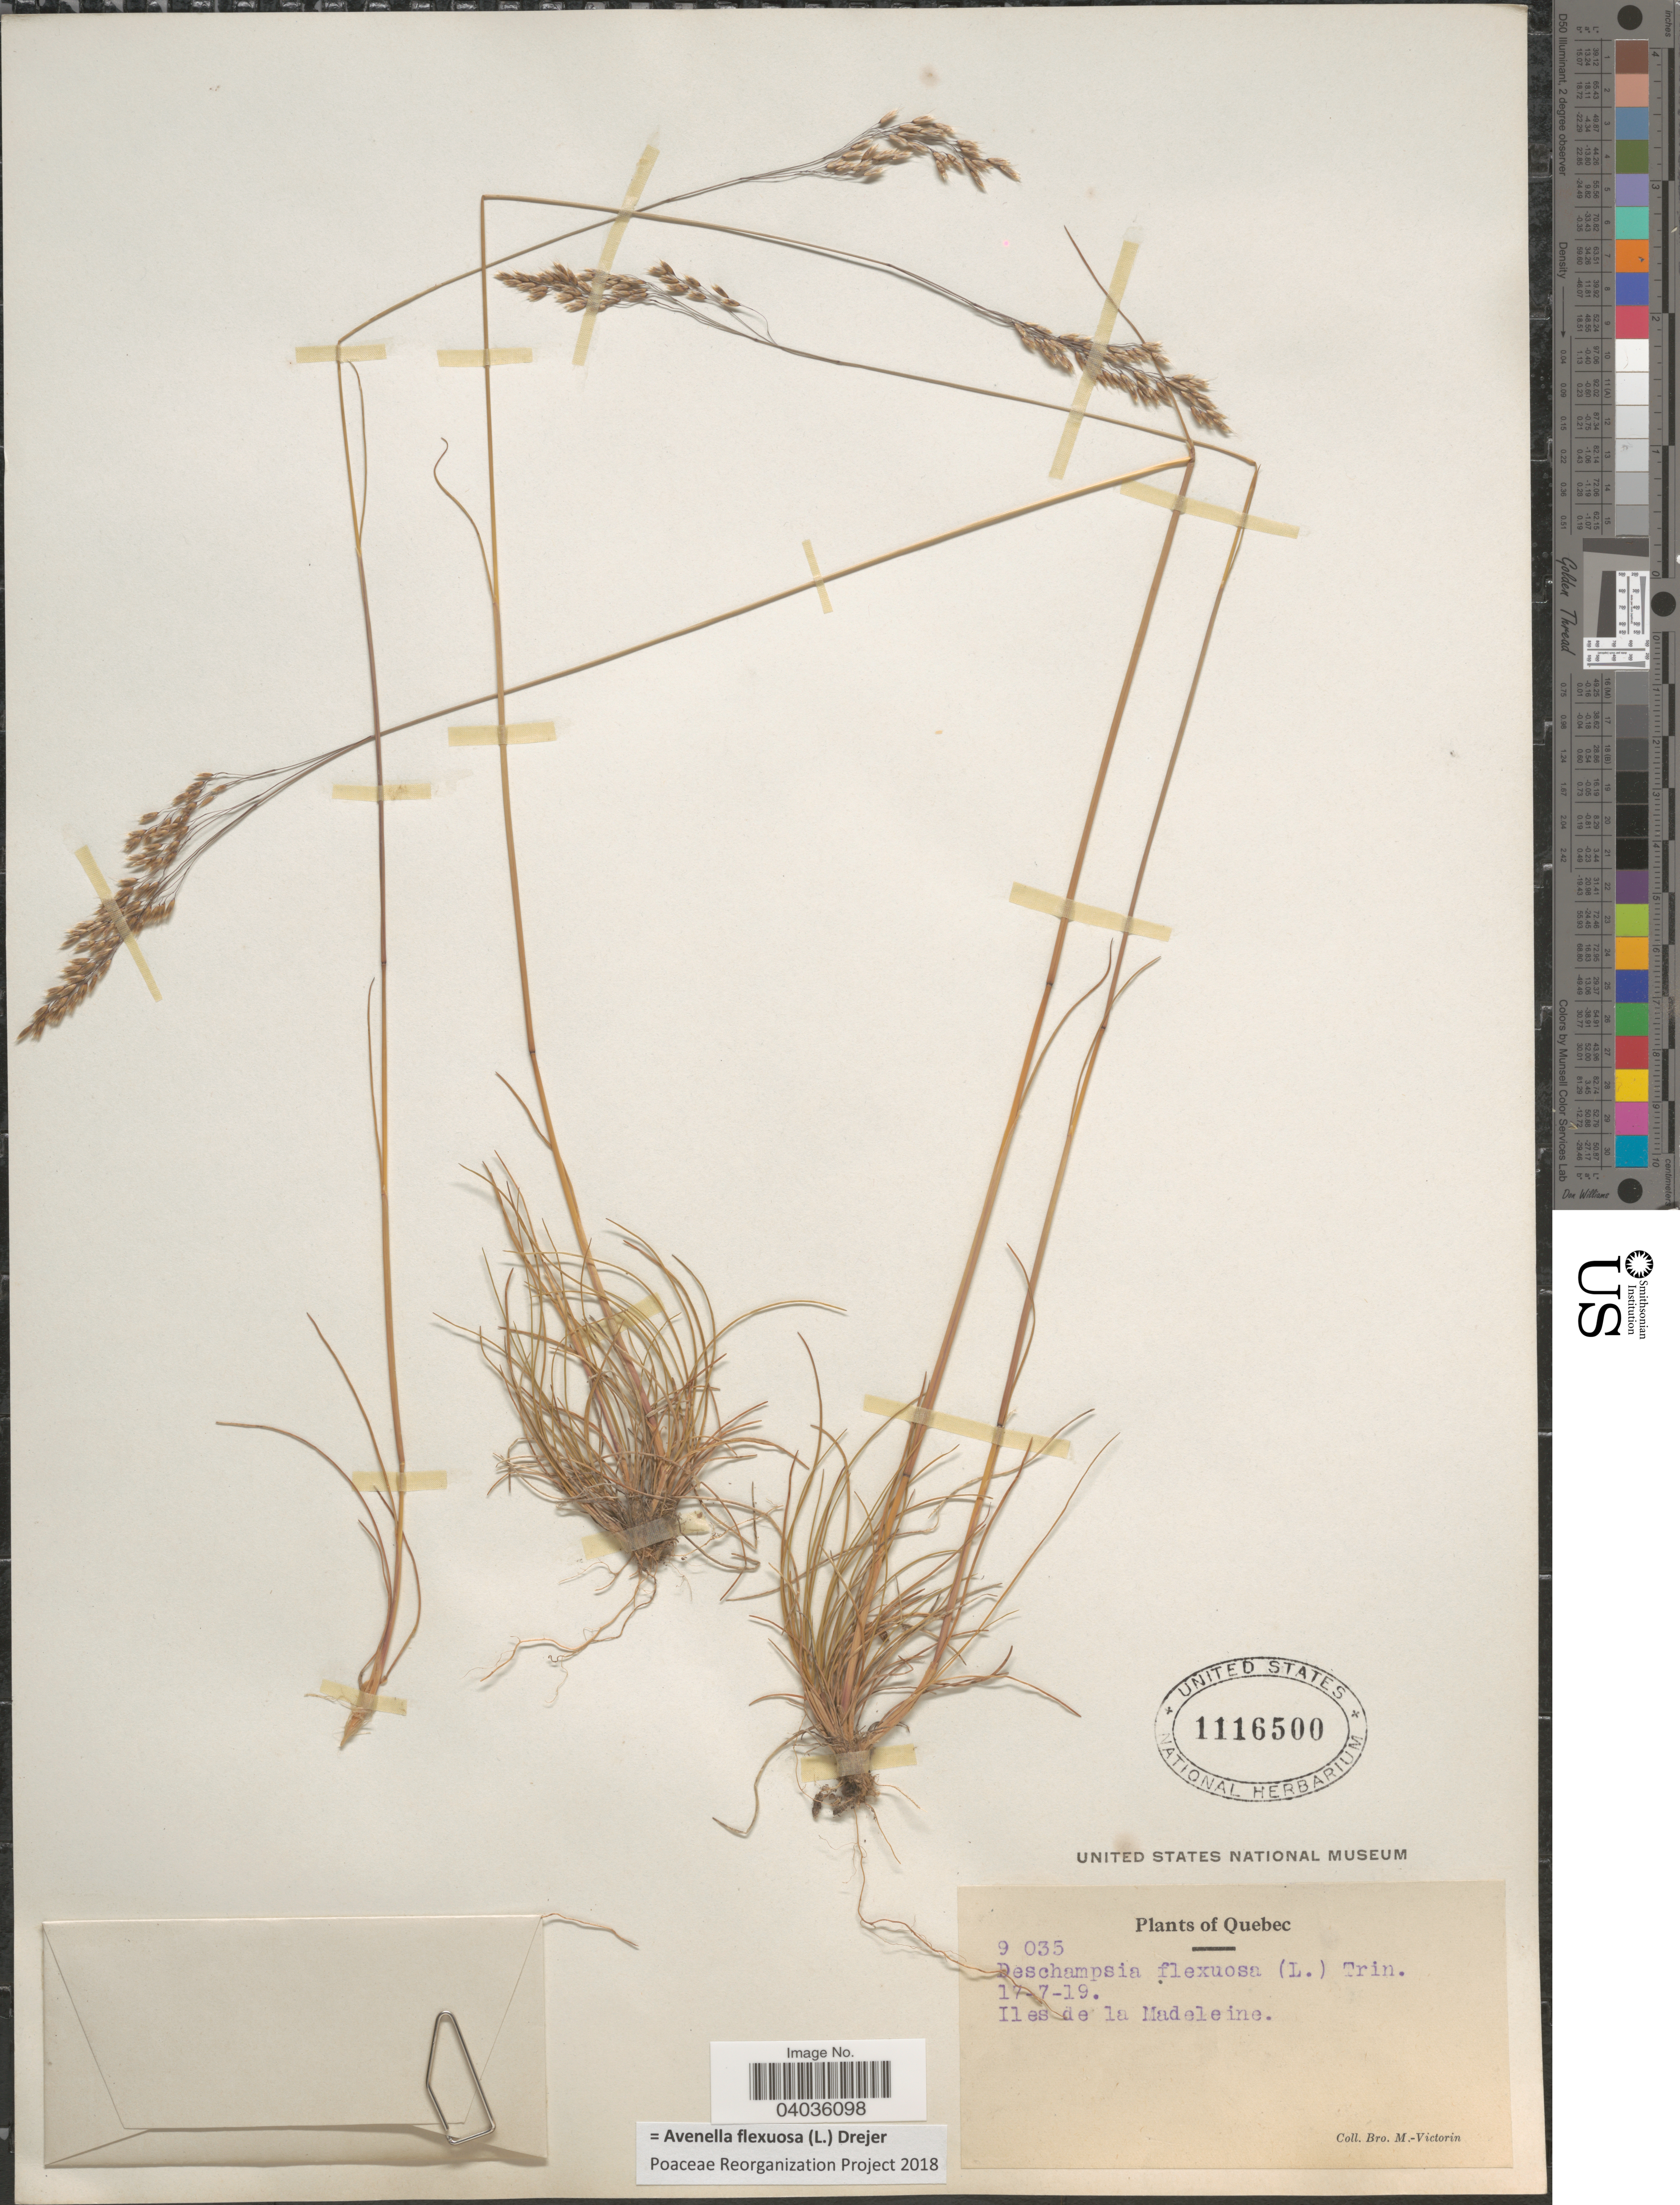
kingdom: Plantae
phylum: Tracheophyta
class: Liliopsida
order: Poales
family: Poaceae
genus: Avenella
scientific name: Avenella flexuosa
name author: (L.) Drejer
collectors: Fr. Marie-Victorin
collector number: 9035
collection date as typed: Transcribed d/m/y: 17/7/19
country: Canada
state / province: Quebec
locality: Iles de la Madeleine.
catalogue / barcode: US 1116500